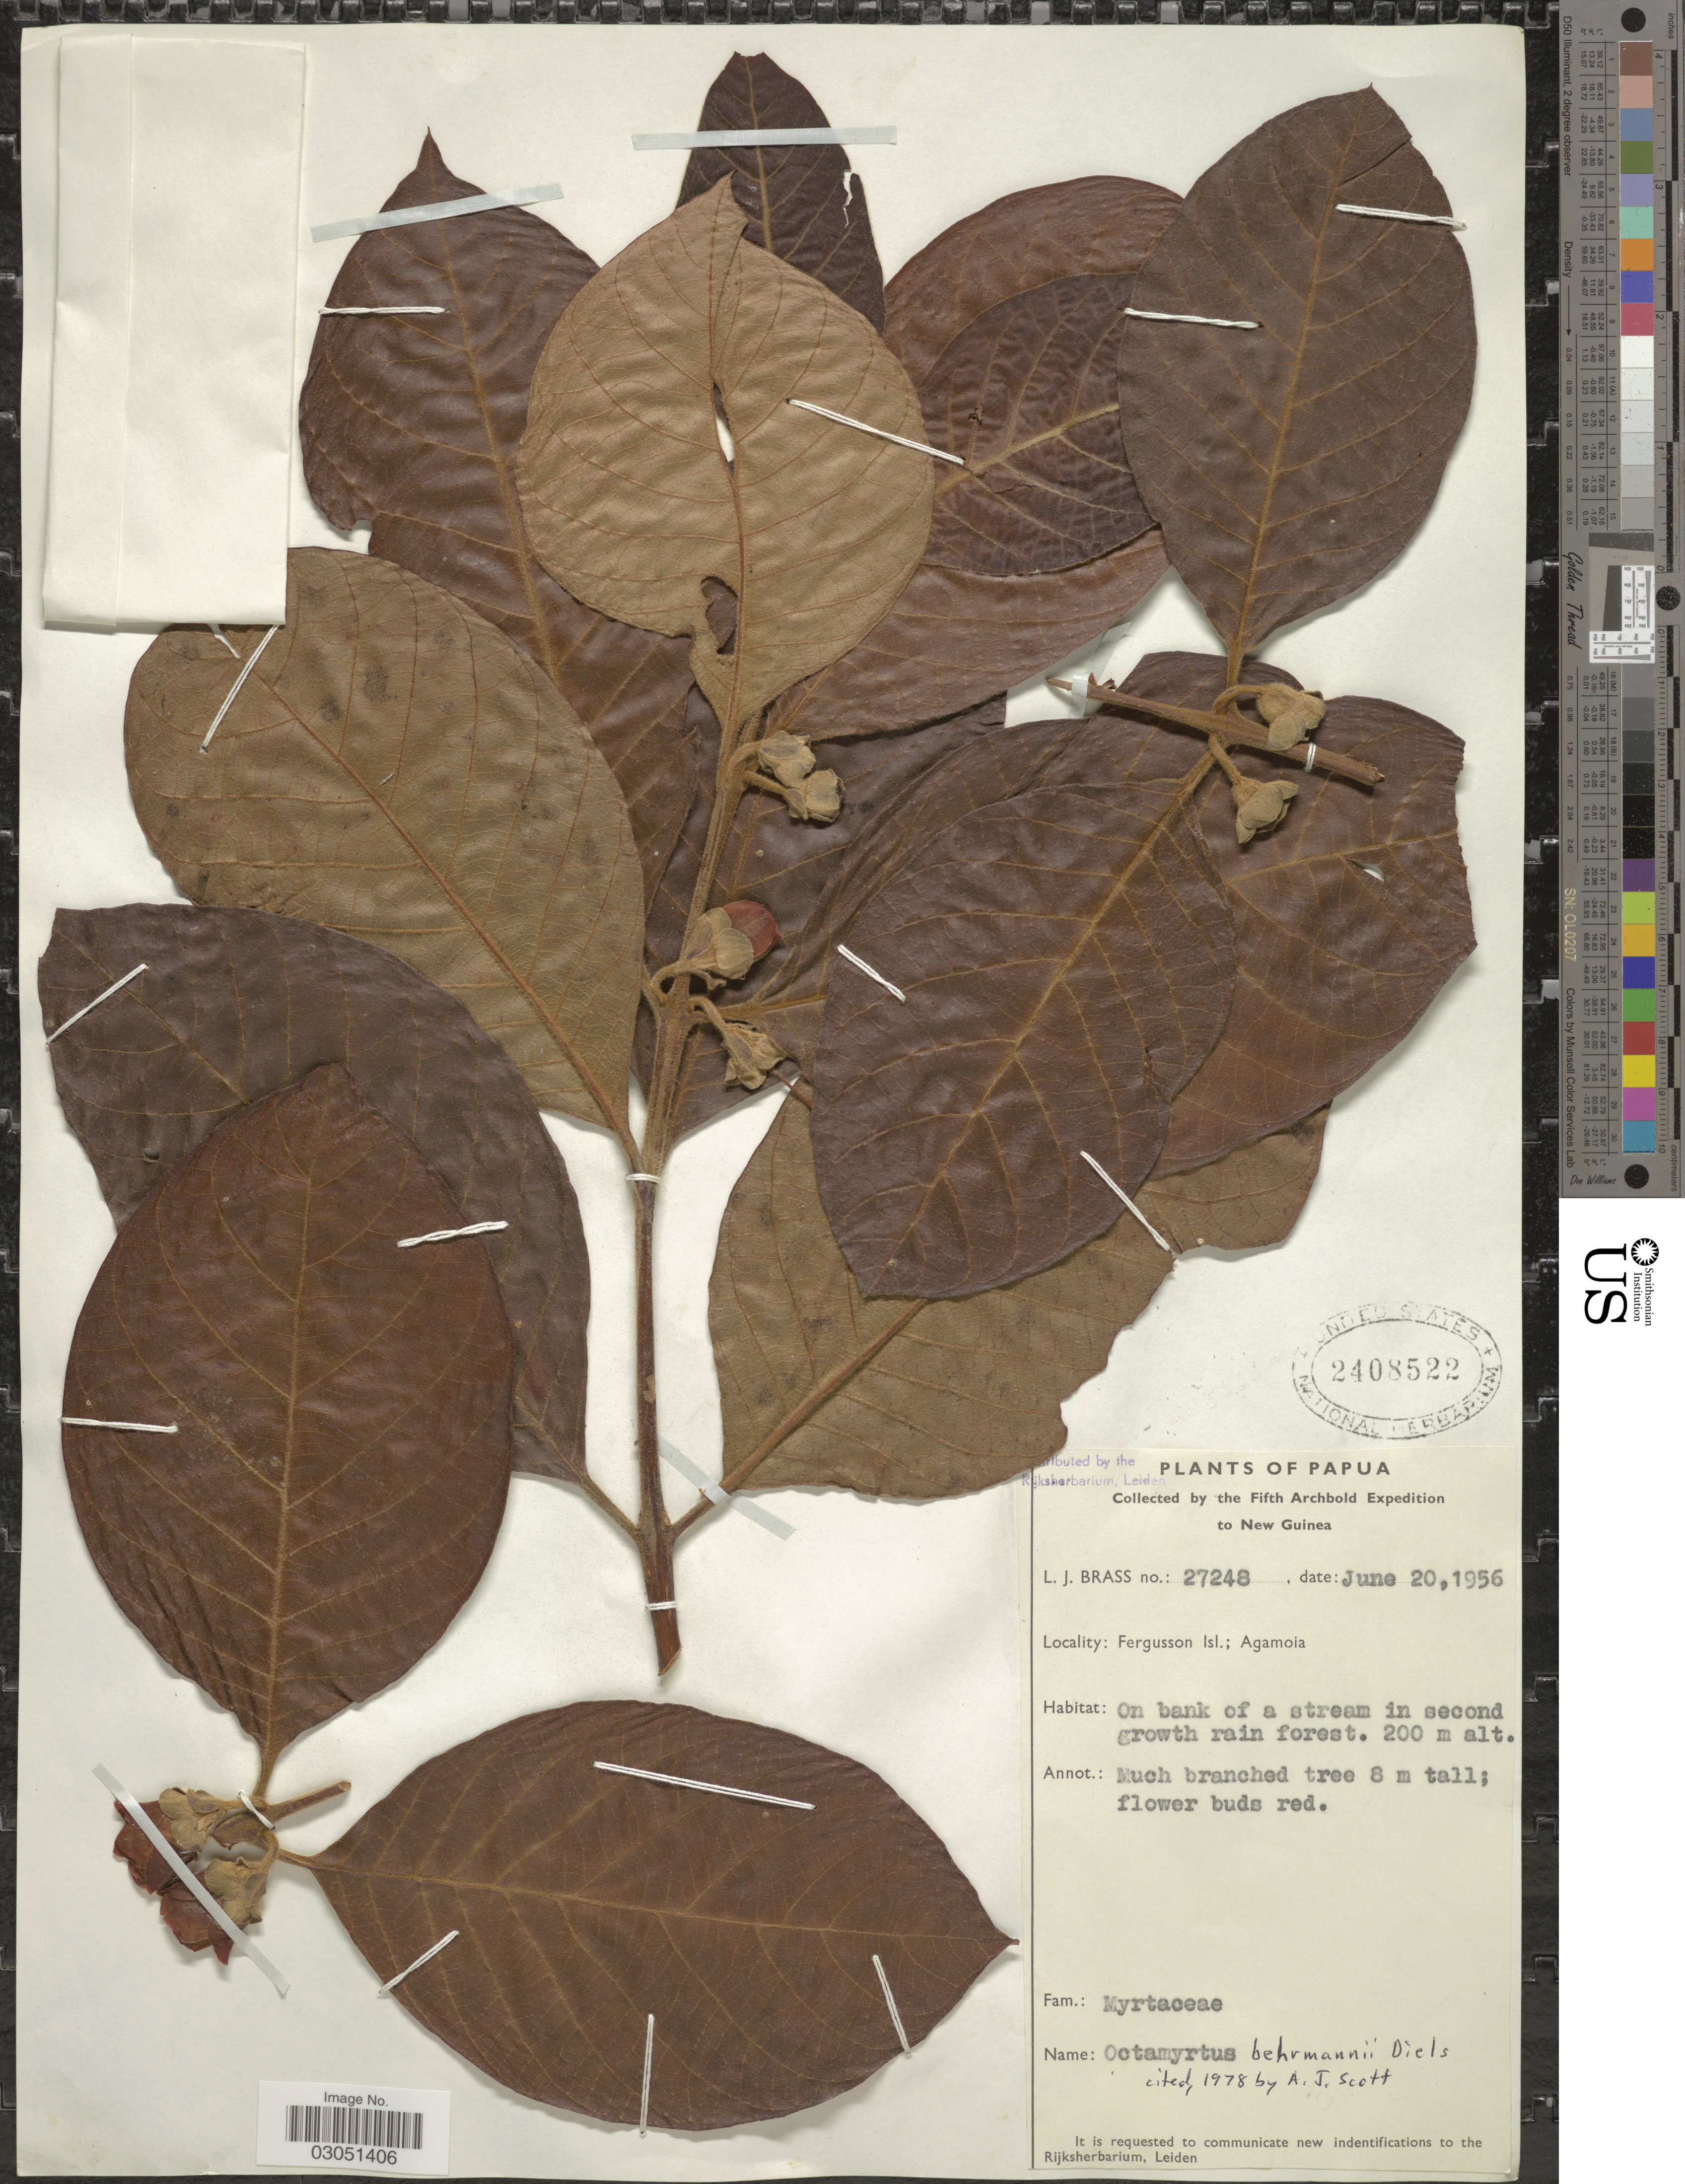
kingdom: Plantae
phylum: Tracheophyta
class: Magnoliopsida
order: Myrtales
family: Myrtaceae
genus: Octamyrtus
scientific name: Octamyrtus behrmannii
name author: Diels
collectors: L. J. Brass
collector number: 27248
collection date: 1956-06-20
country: Papua New Guinea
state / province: Milne Bay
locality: New Guinea, Fergusson Isl.; Agamoia.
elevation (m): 200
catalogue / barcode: US 2408522